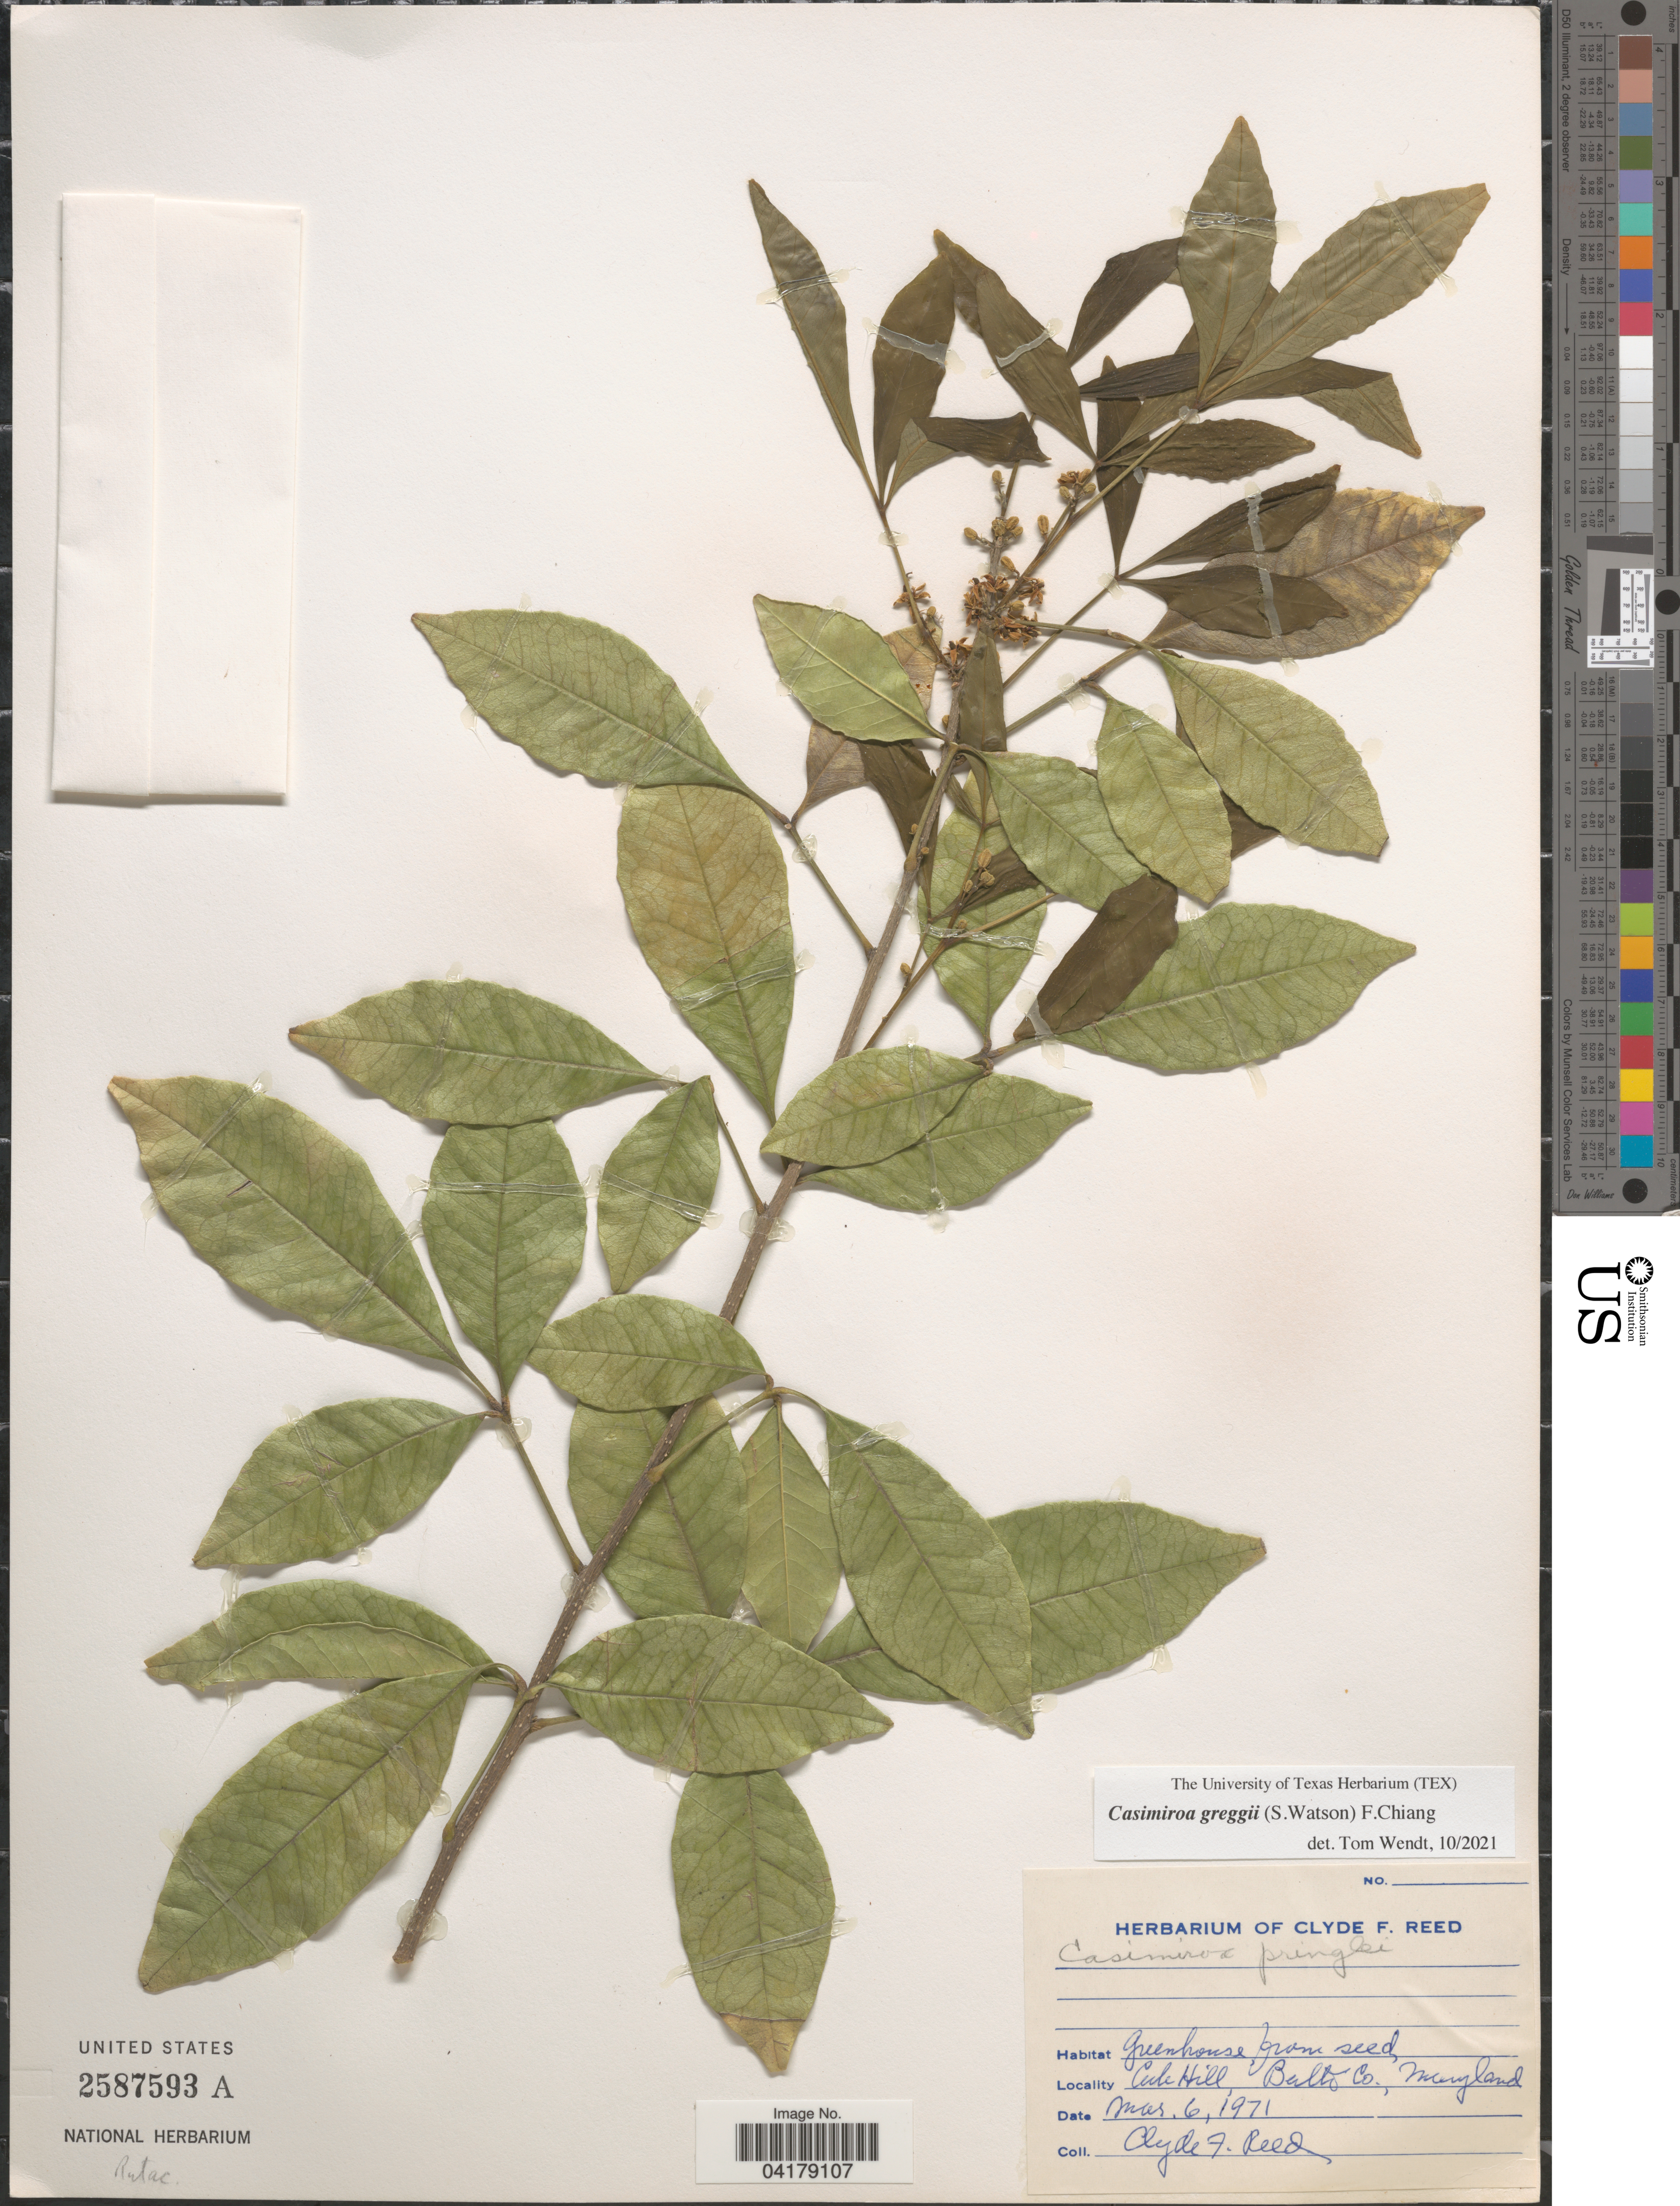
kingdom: Plantae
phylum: Tracheophyta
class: Magnoliopsida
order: Sapindales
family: Rutaceae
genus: Casimiroa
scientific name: Casimiroa greggii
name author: (S. Watson) Chiang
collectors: C. F. Reed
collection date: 1971-03-06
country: United States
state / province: Maryland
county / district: Baltimore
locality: Greenhouse. Cub Hill, Balto Co.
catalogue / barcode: US 2587593A